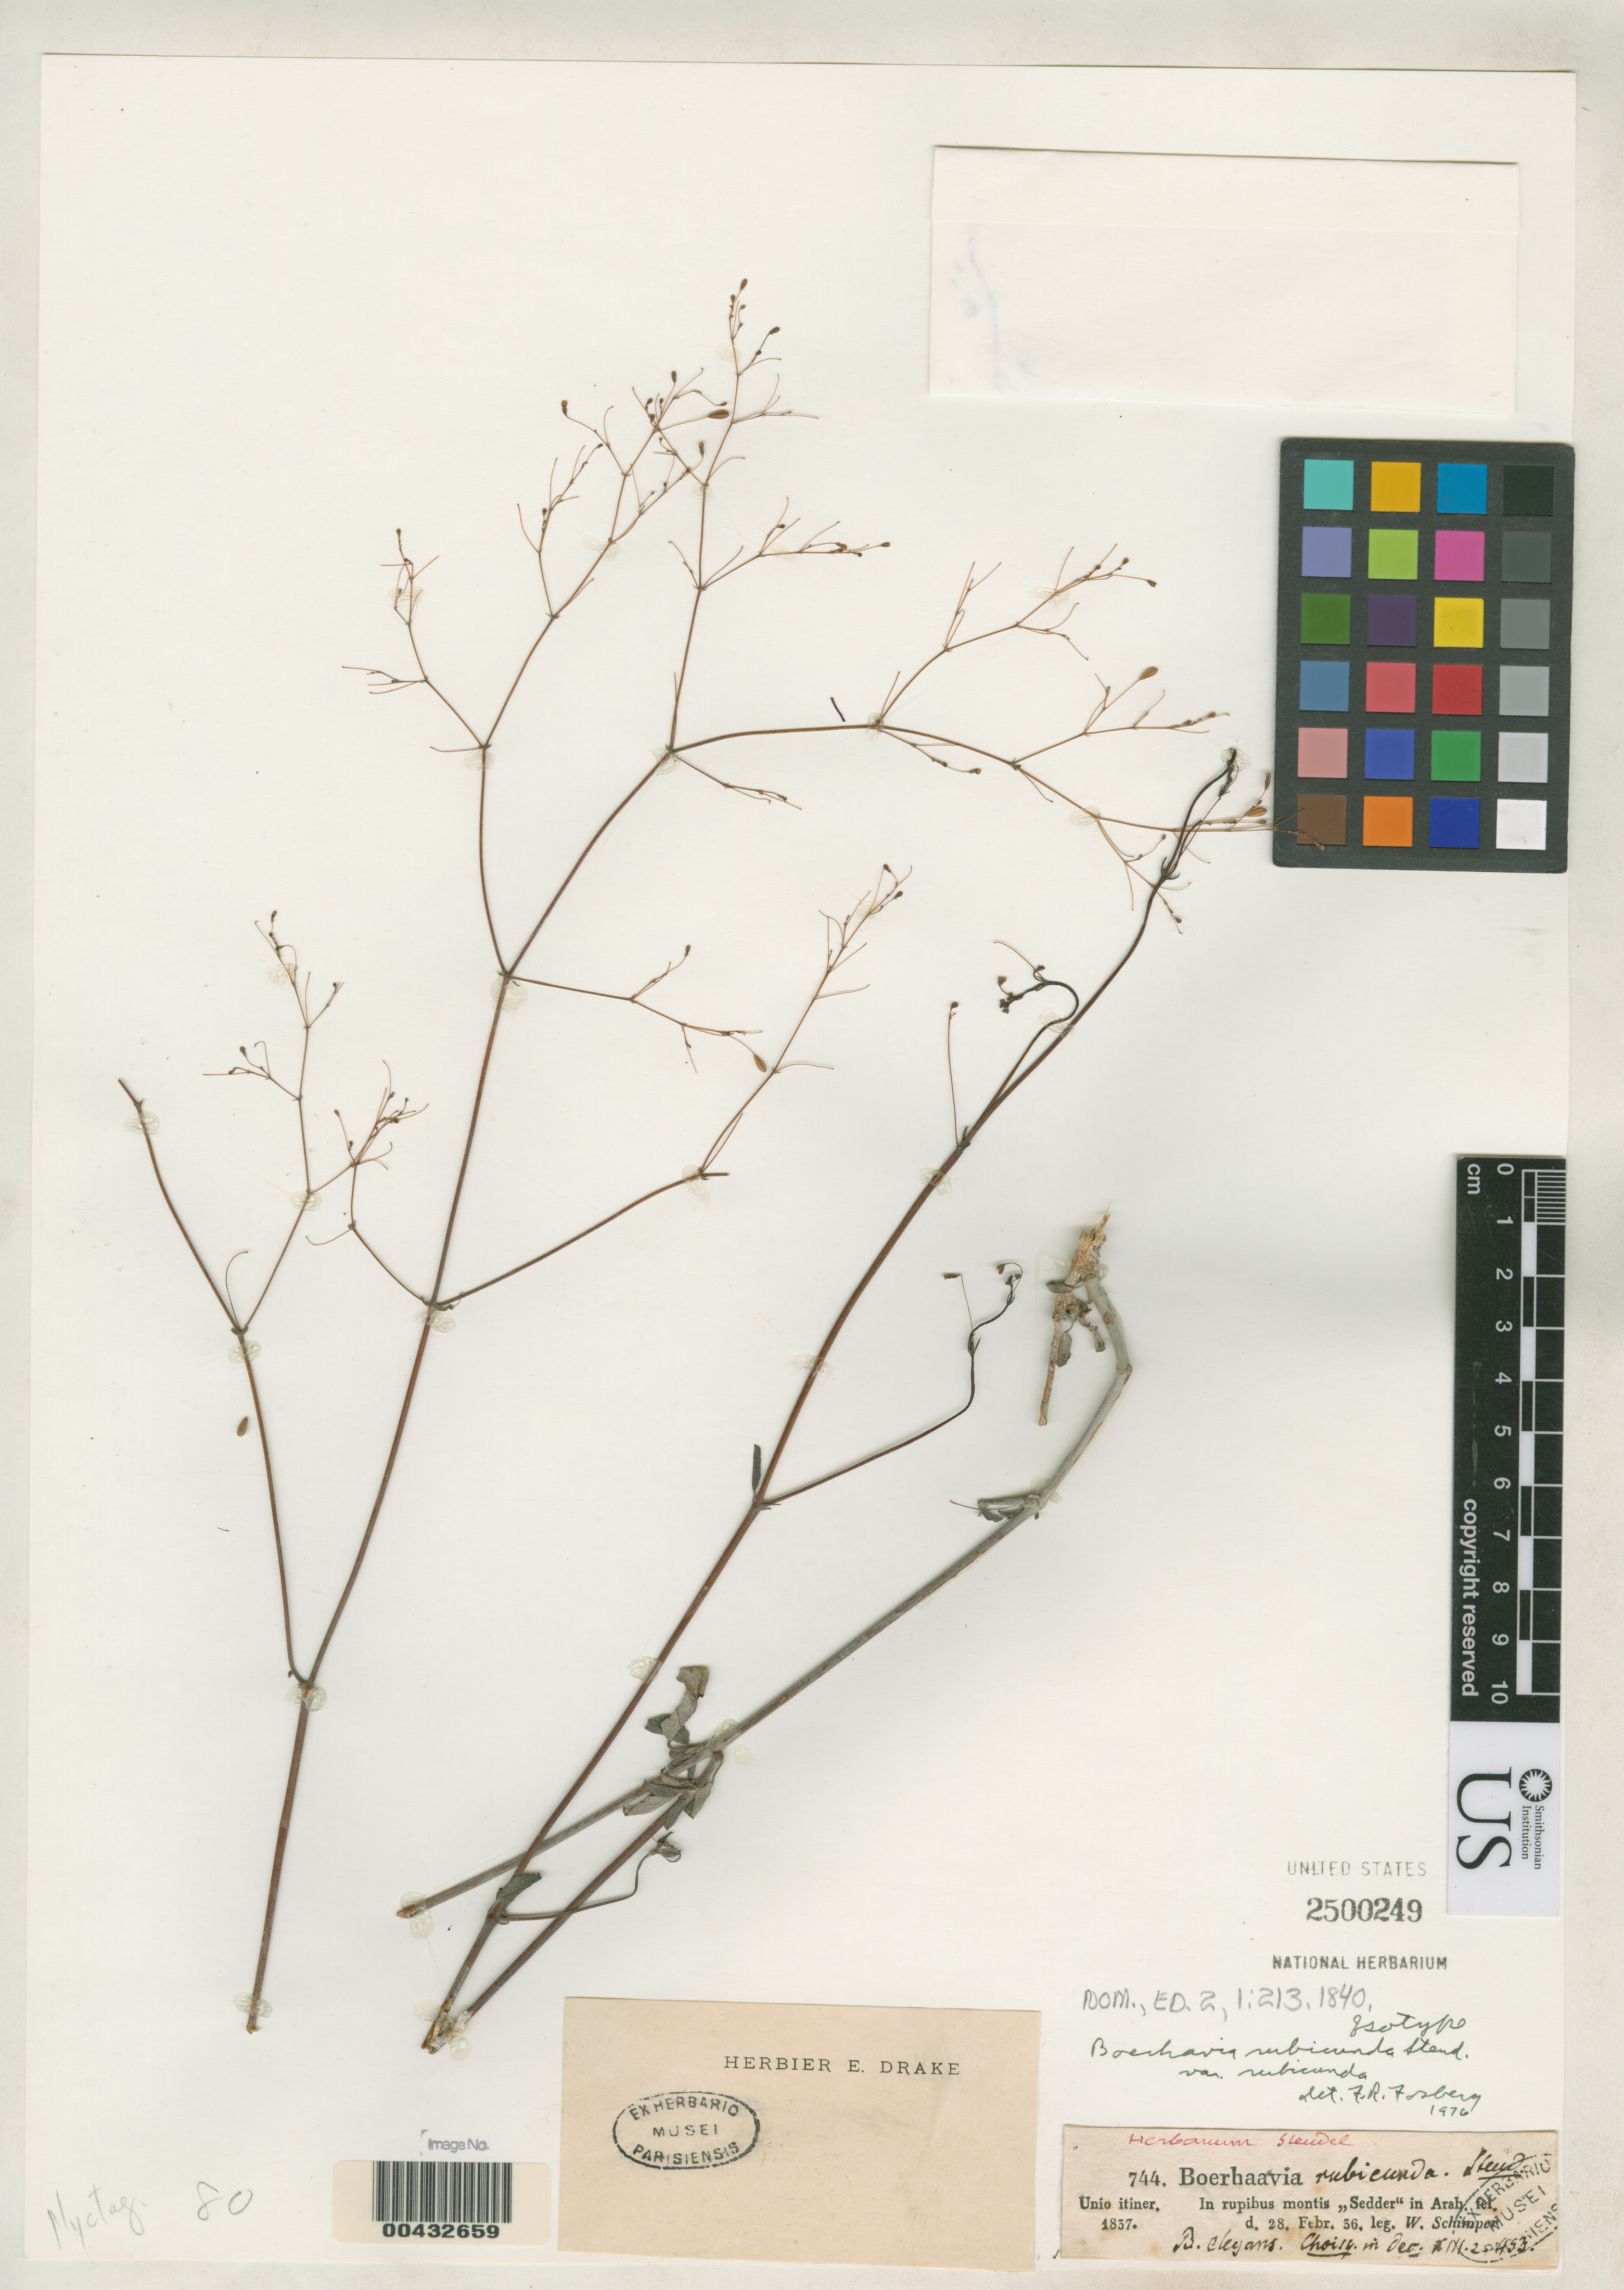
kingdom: Plantae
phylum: Tracheophyta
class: Magnoliopsida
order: Caryophyllales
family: Nyctaginaceae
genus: Boerhavia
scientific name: Boerhavia rubicunda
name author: Steud.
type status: Isotype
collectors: G. W. Schimper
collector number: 744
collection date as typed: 28 Feb 1836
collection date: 1836-02-28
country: Yemen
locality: Arabia Felix, montis Sedder.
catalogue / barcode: US 2500249